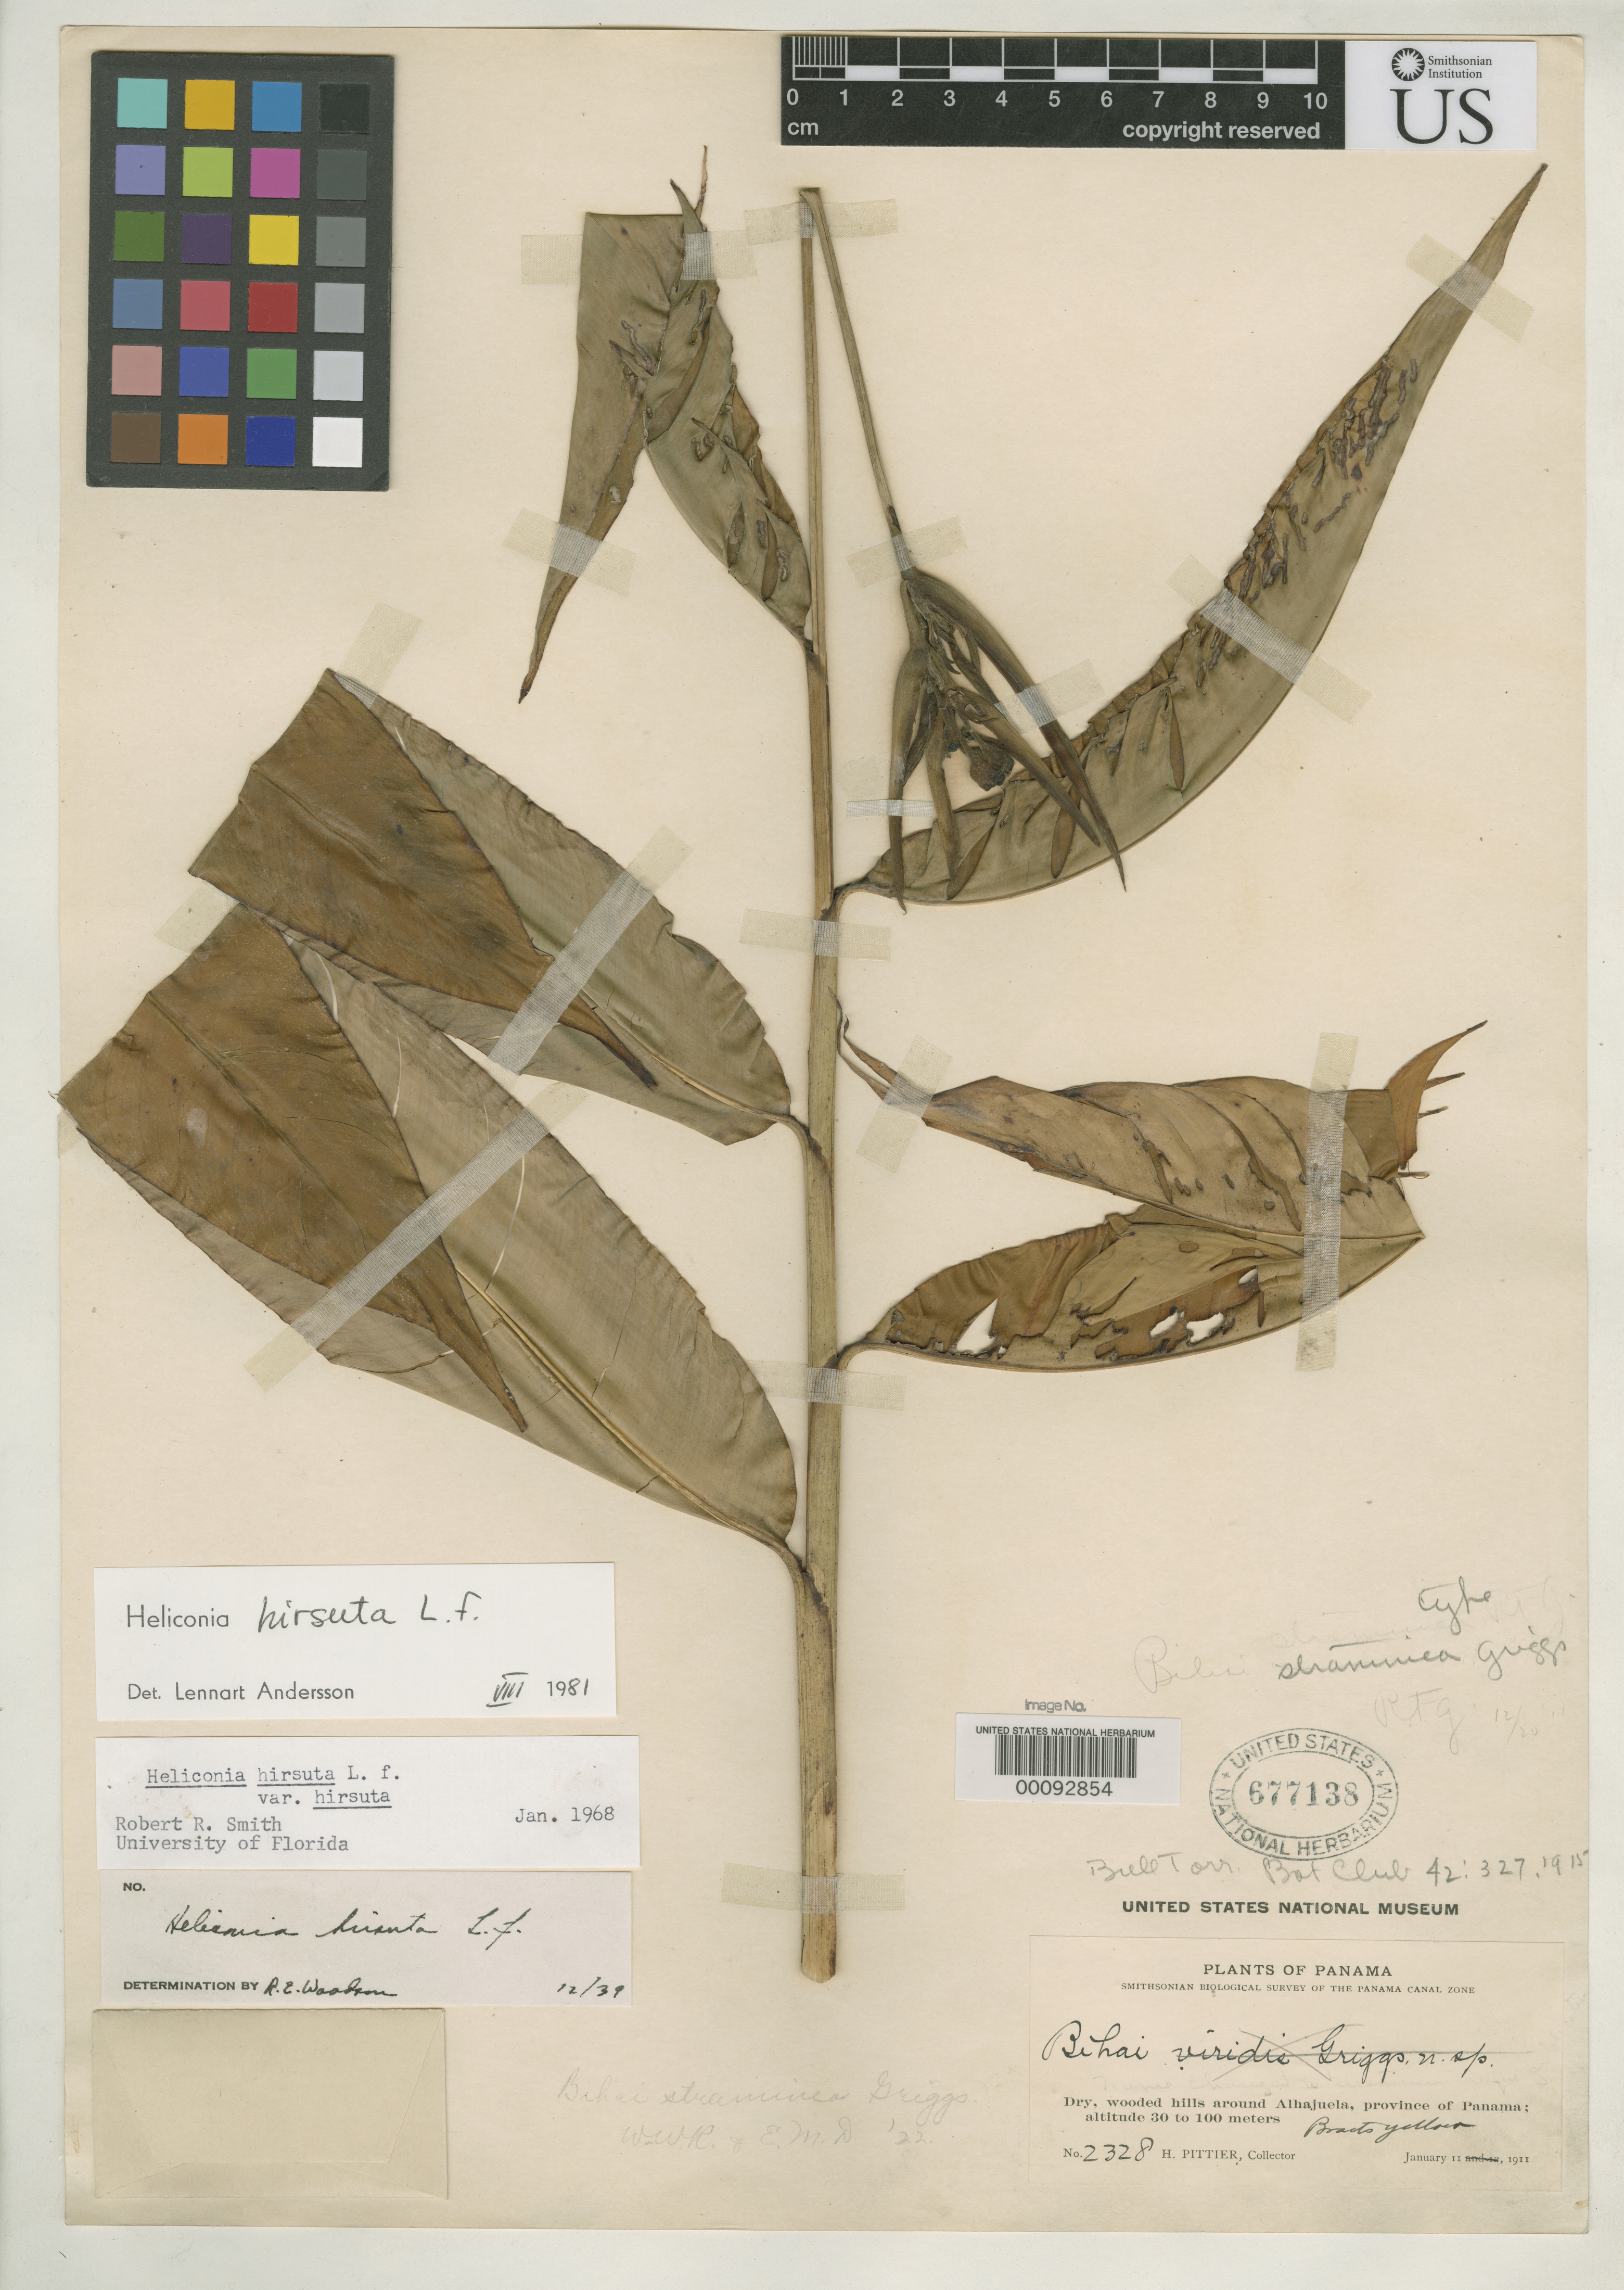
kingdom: Plantae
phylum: Tracheophyta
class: Liliopsida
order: Zingiberales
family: Heliconiaceae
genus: Bihai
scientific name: Bihai straminea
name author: R.F. Griggs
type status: Holotype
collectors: H. F. Pittier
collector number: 2328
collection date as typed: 11 Jan 1911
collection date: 1911-01-11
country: Panama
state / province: Panamá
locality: Alhajuela, Chagres Valley.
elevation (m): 30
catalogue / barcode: US 677138